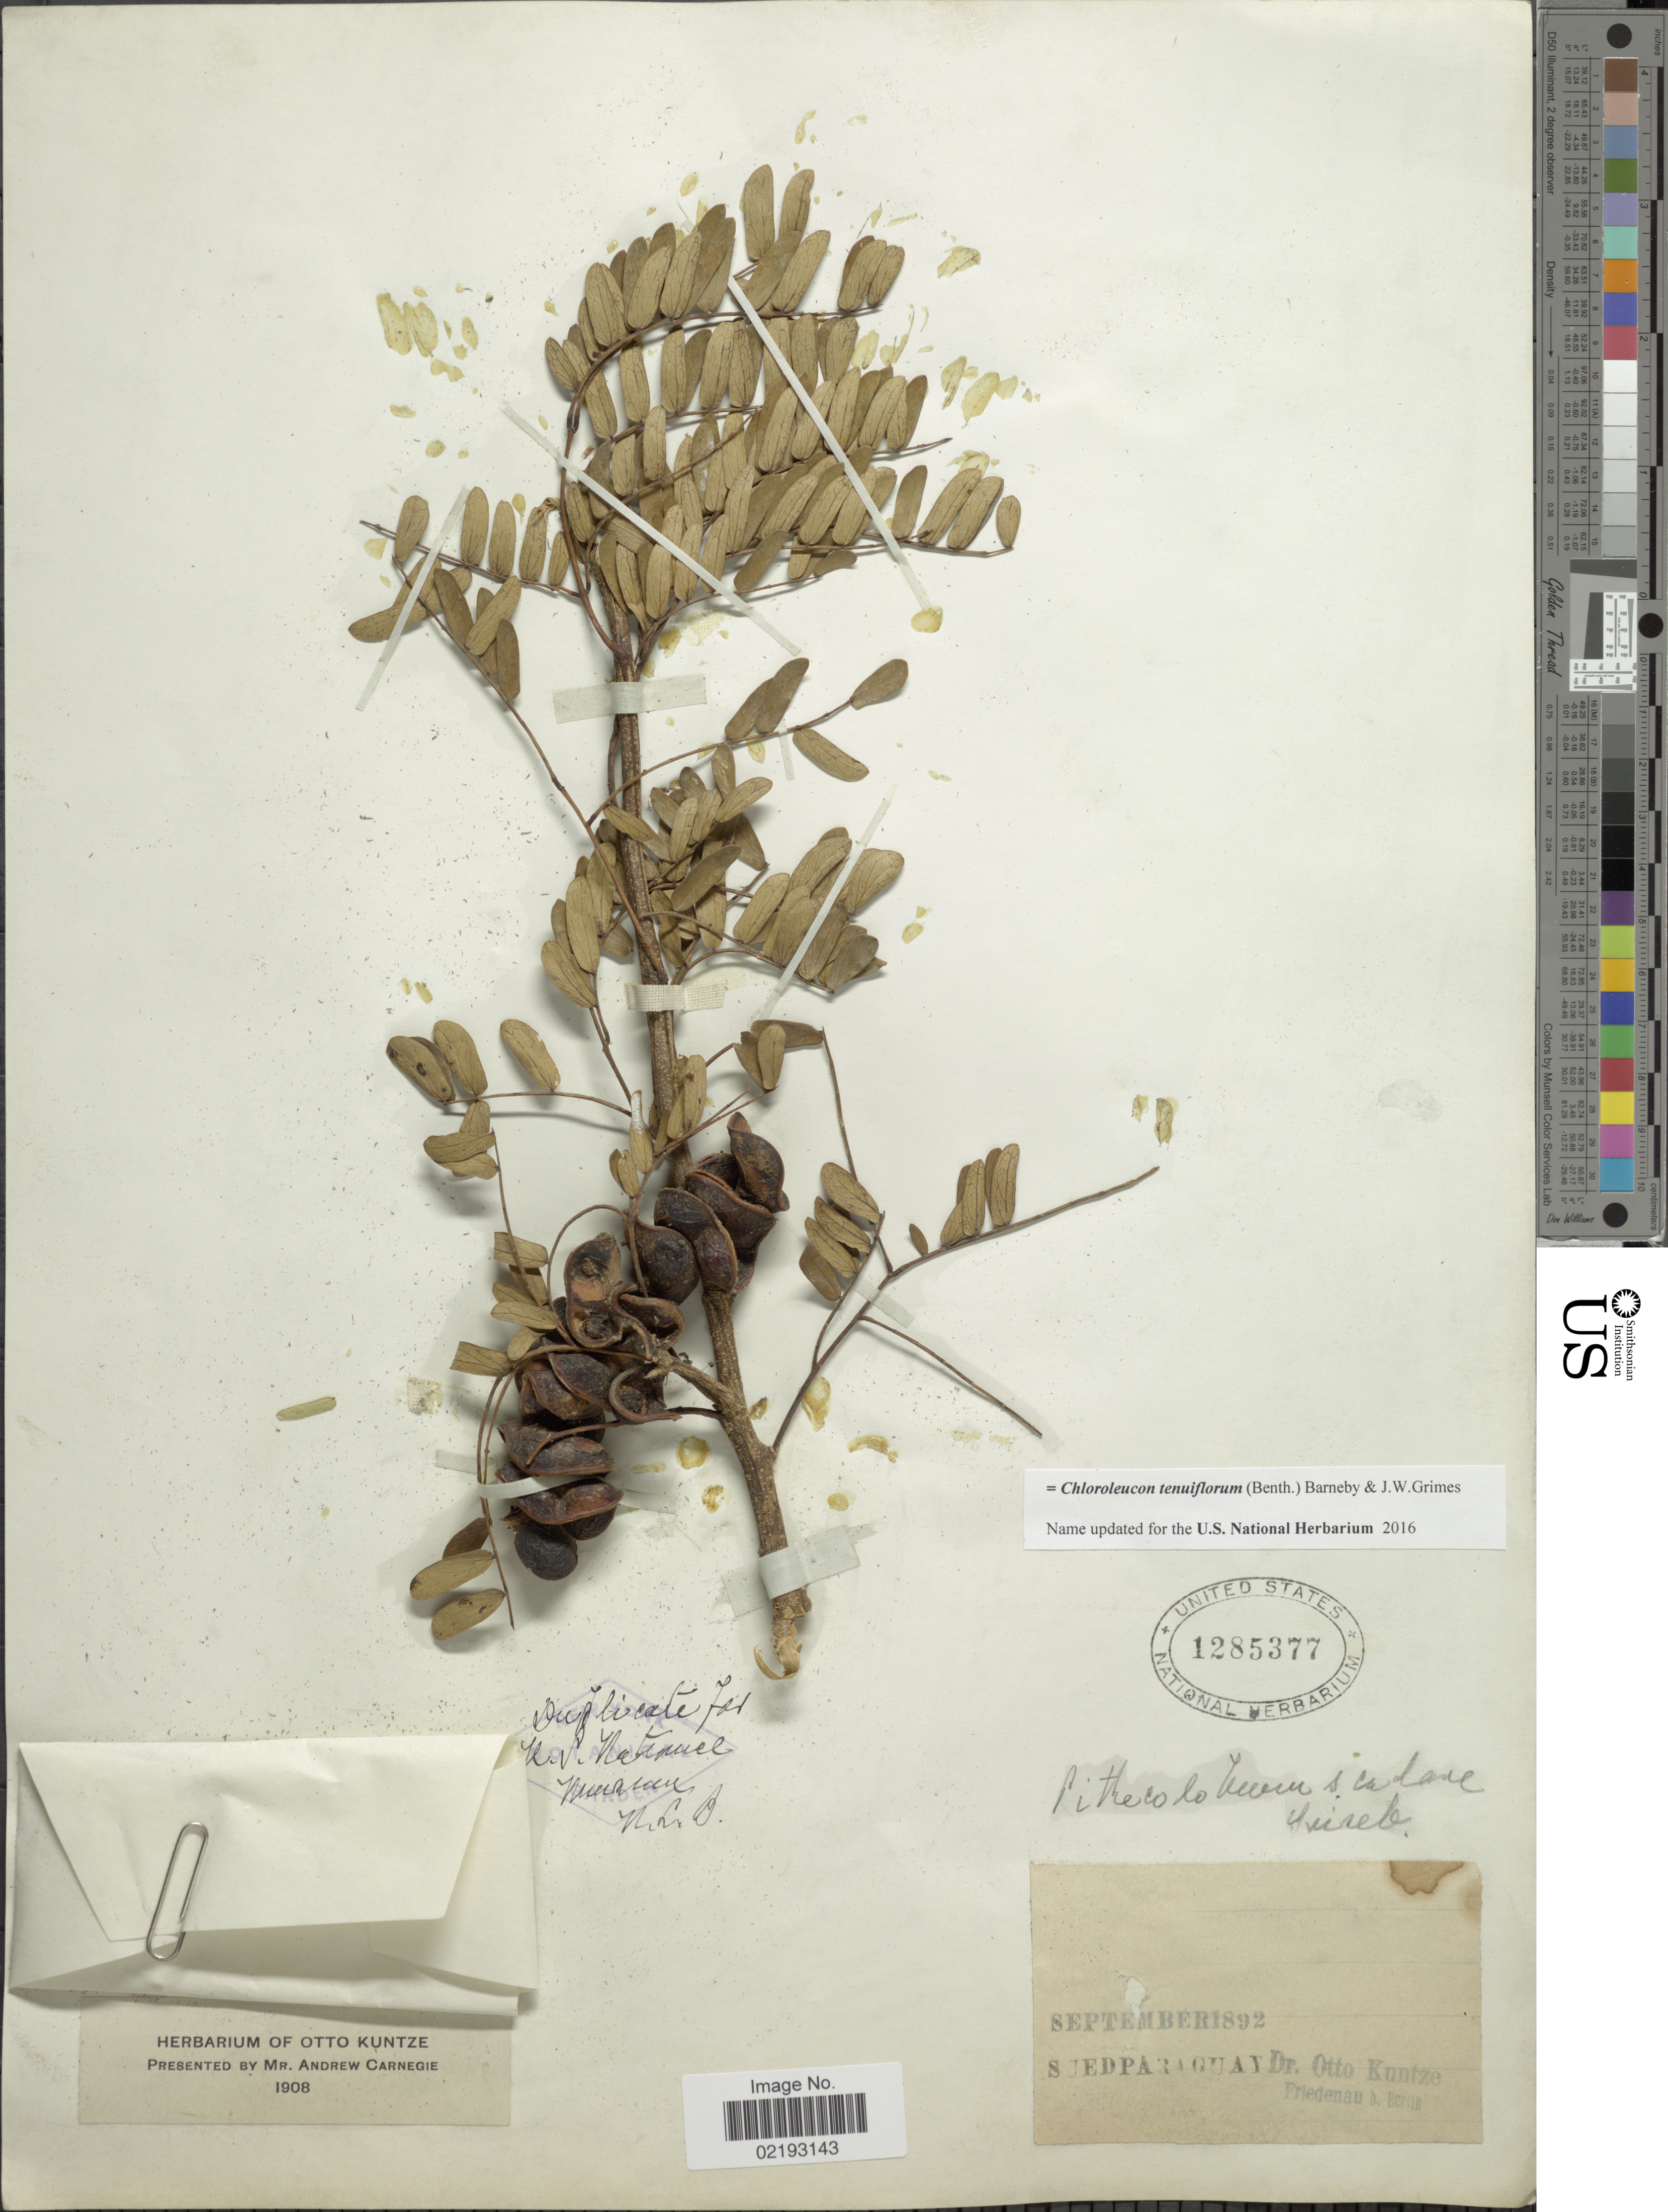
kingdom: Plantae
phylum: Tracheophyta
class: Magnoliopsida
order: Fabales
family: Fabaceae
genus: Chloroleucon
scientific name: Chloroleucon tenuiflorum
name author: (Benth.) Barneby & J.W. Grimes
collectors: C.E.O. Kuntze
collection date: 1892-09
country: Paraguay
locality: Sued Paraguay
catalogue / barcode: US 1285377